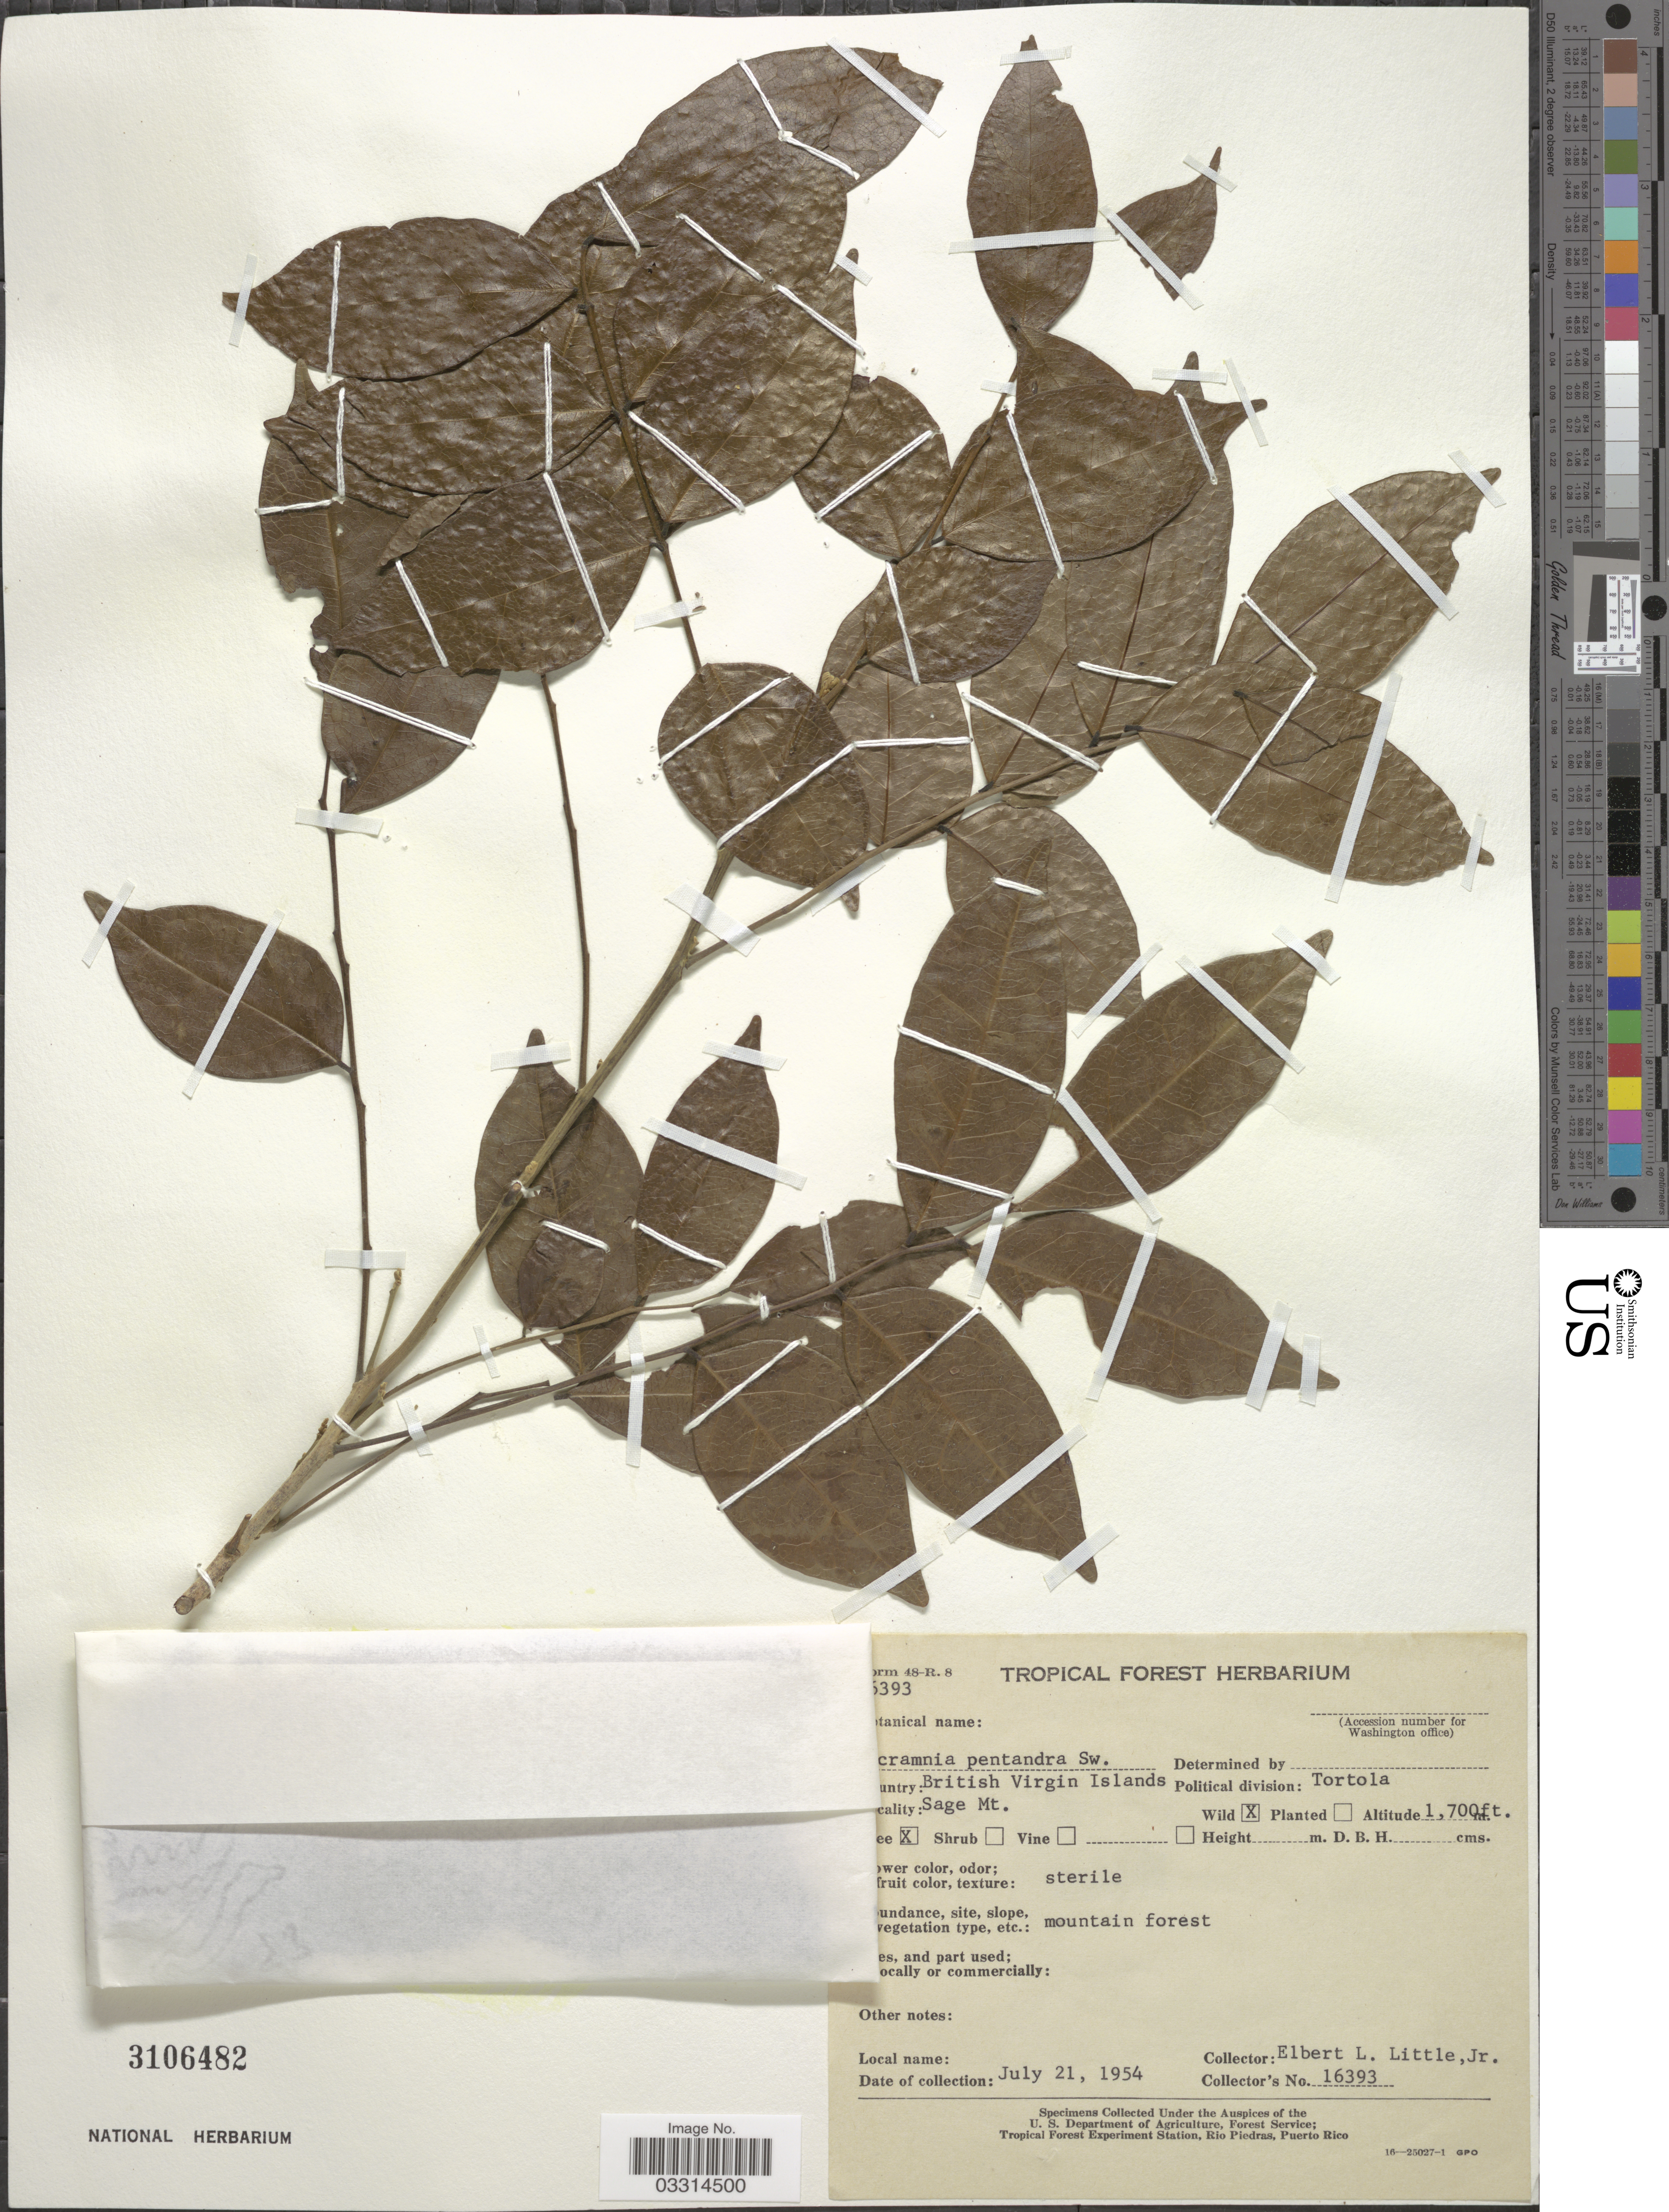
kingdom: Plantae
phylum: Tracheophyta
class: Magnoliopsida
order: Picramniales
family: Picramniaceae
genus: Picramnia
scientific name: Picramnia pentandra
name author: Sw.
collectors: E. L. Little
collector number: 16393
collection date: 1954-07-21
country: British Virgin Islands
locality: Sage Mt. Political Division: Tortola.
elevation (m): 518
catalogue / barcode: US 3106482